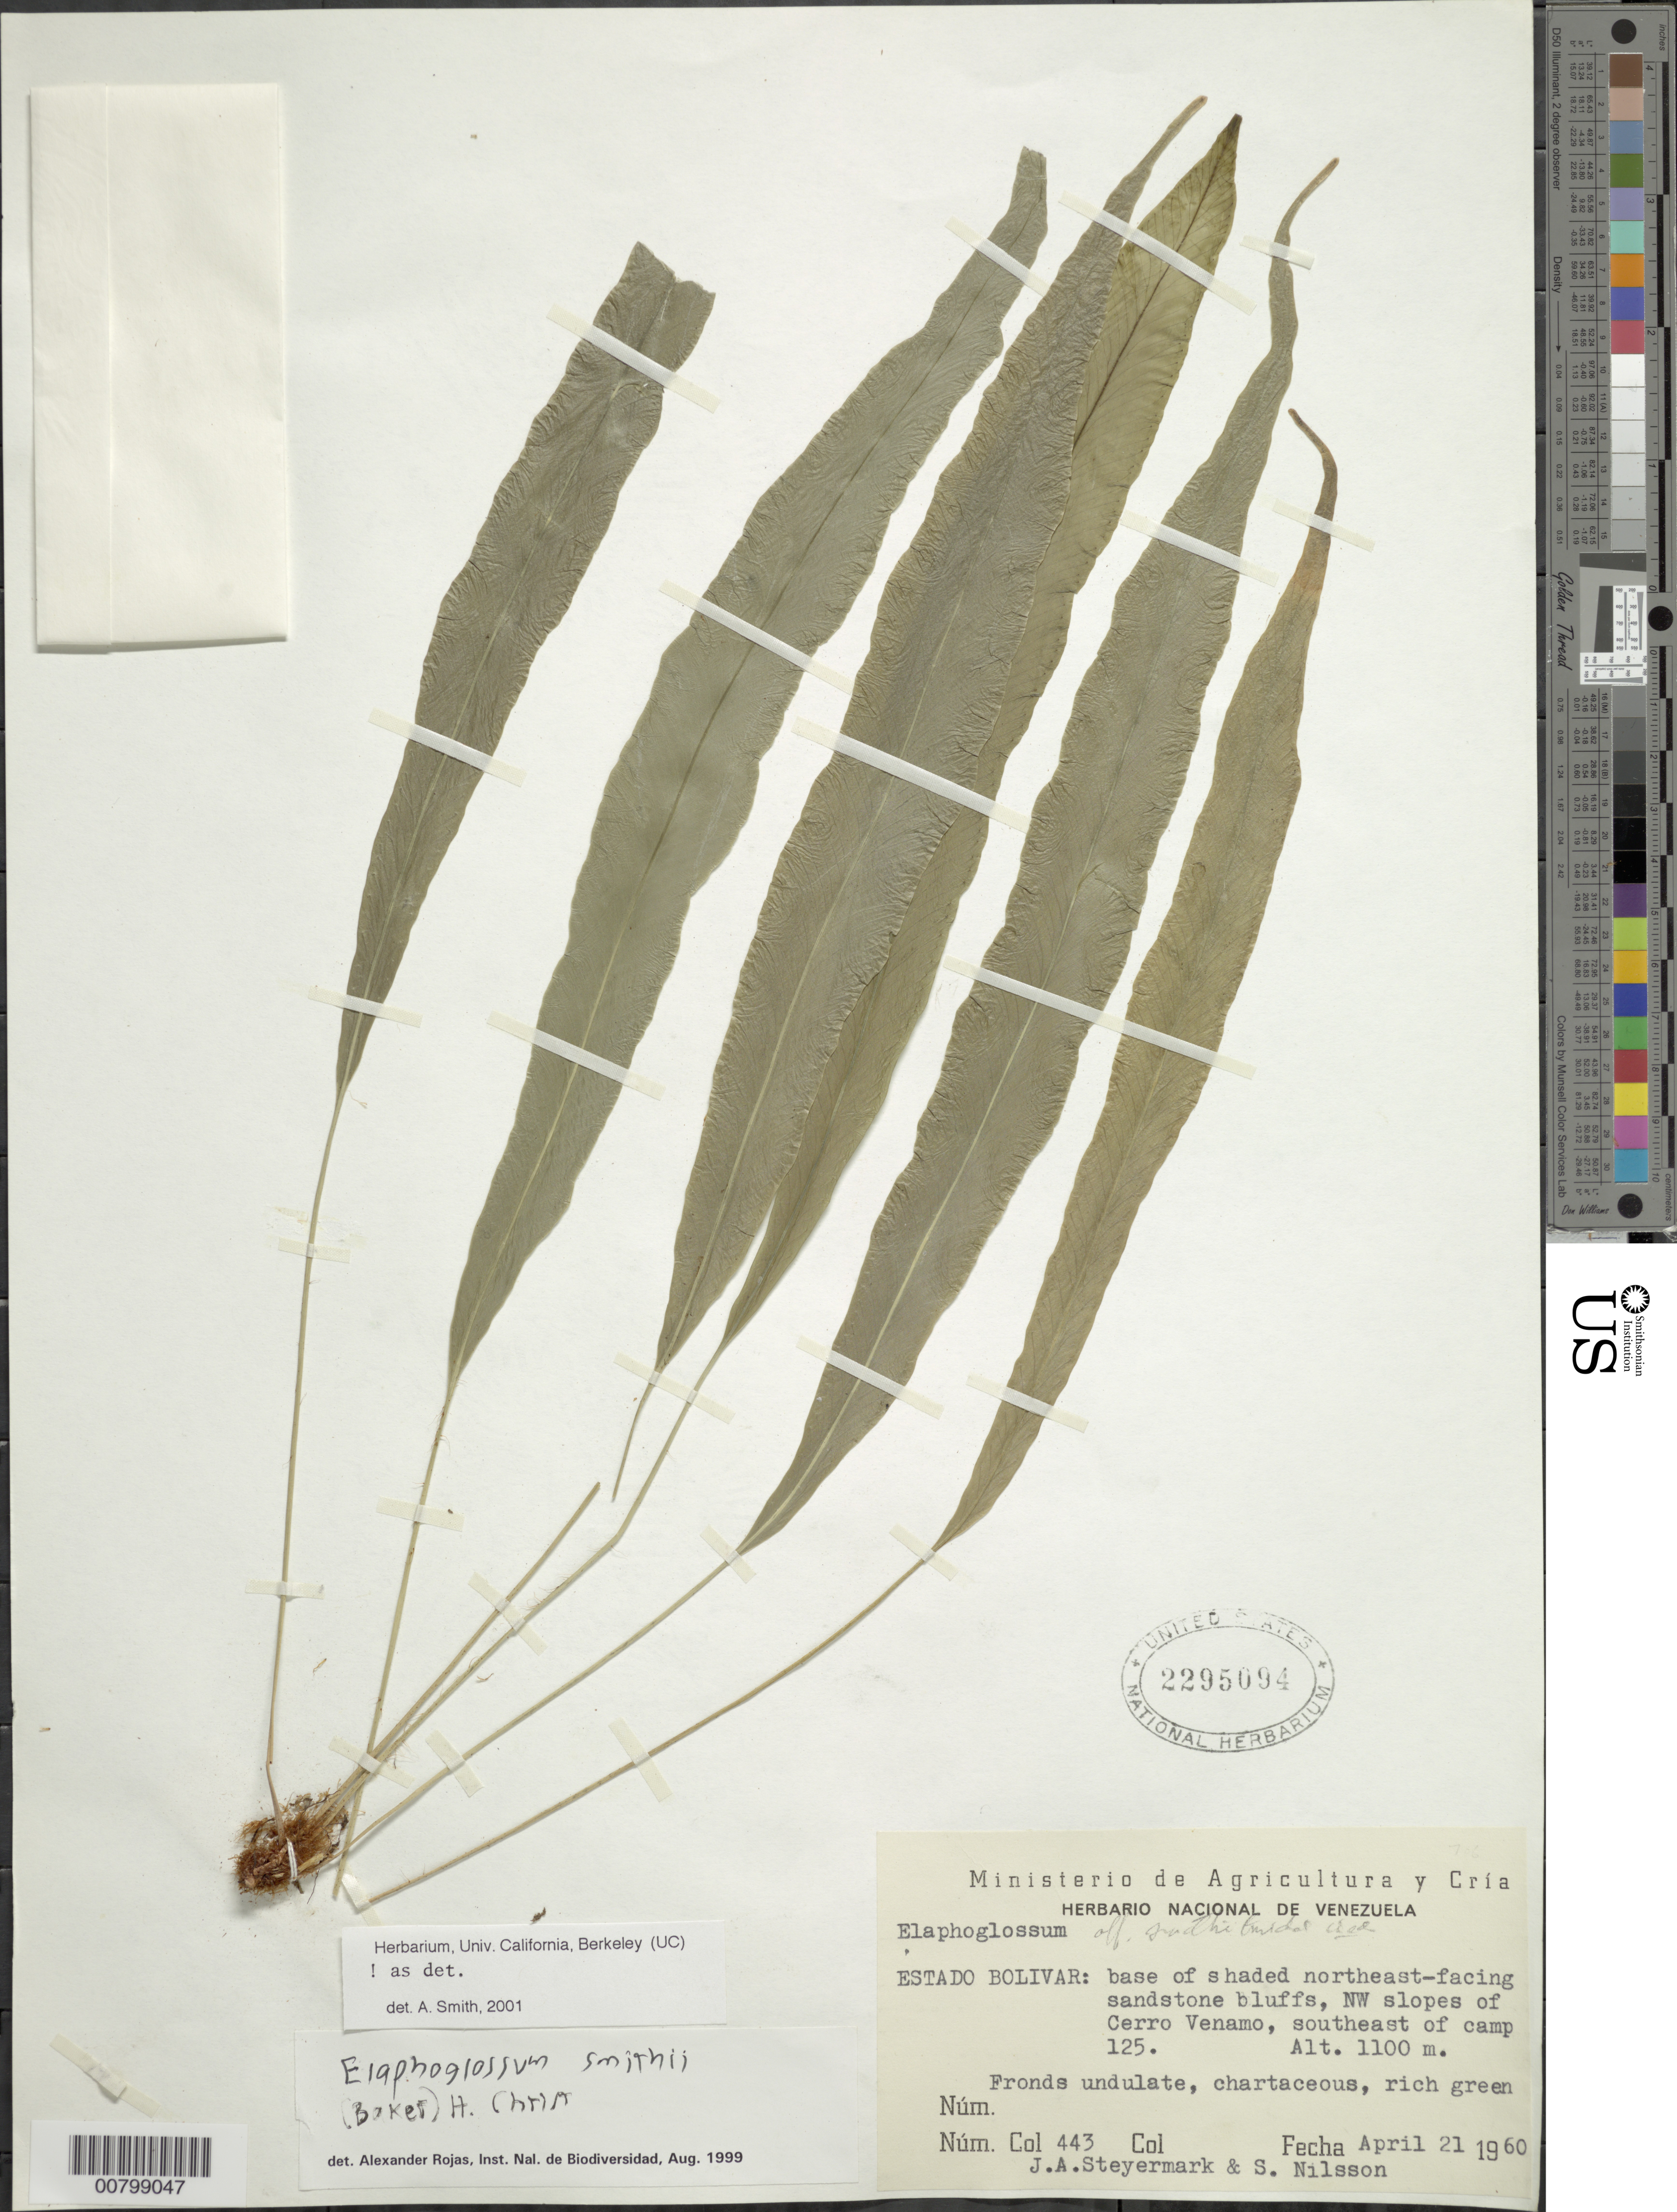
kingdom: Plantae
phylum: Tracheophyta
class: Polypodiopsida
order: Polypodiales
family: Dryopteridaceae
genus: Elaphoglossum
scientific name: Elaphoglossum smithii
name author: (Baker) Christ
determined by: Smith, A.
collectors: J. Steyermark & S. Nilsson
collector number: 60 443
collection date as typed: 20-Apr-60 to 22-Apr-60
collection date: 1960-04-20/1960-04-22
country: Venezuela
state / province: Bolívar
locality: Cerro Venamo, NW slopes, SE of campamento 125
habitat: Base of shaded NE-facing sandstone bluffs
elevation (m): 1100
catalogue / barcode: US 2295094